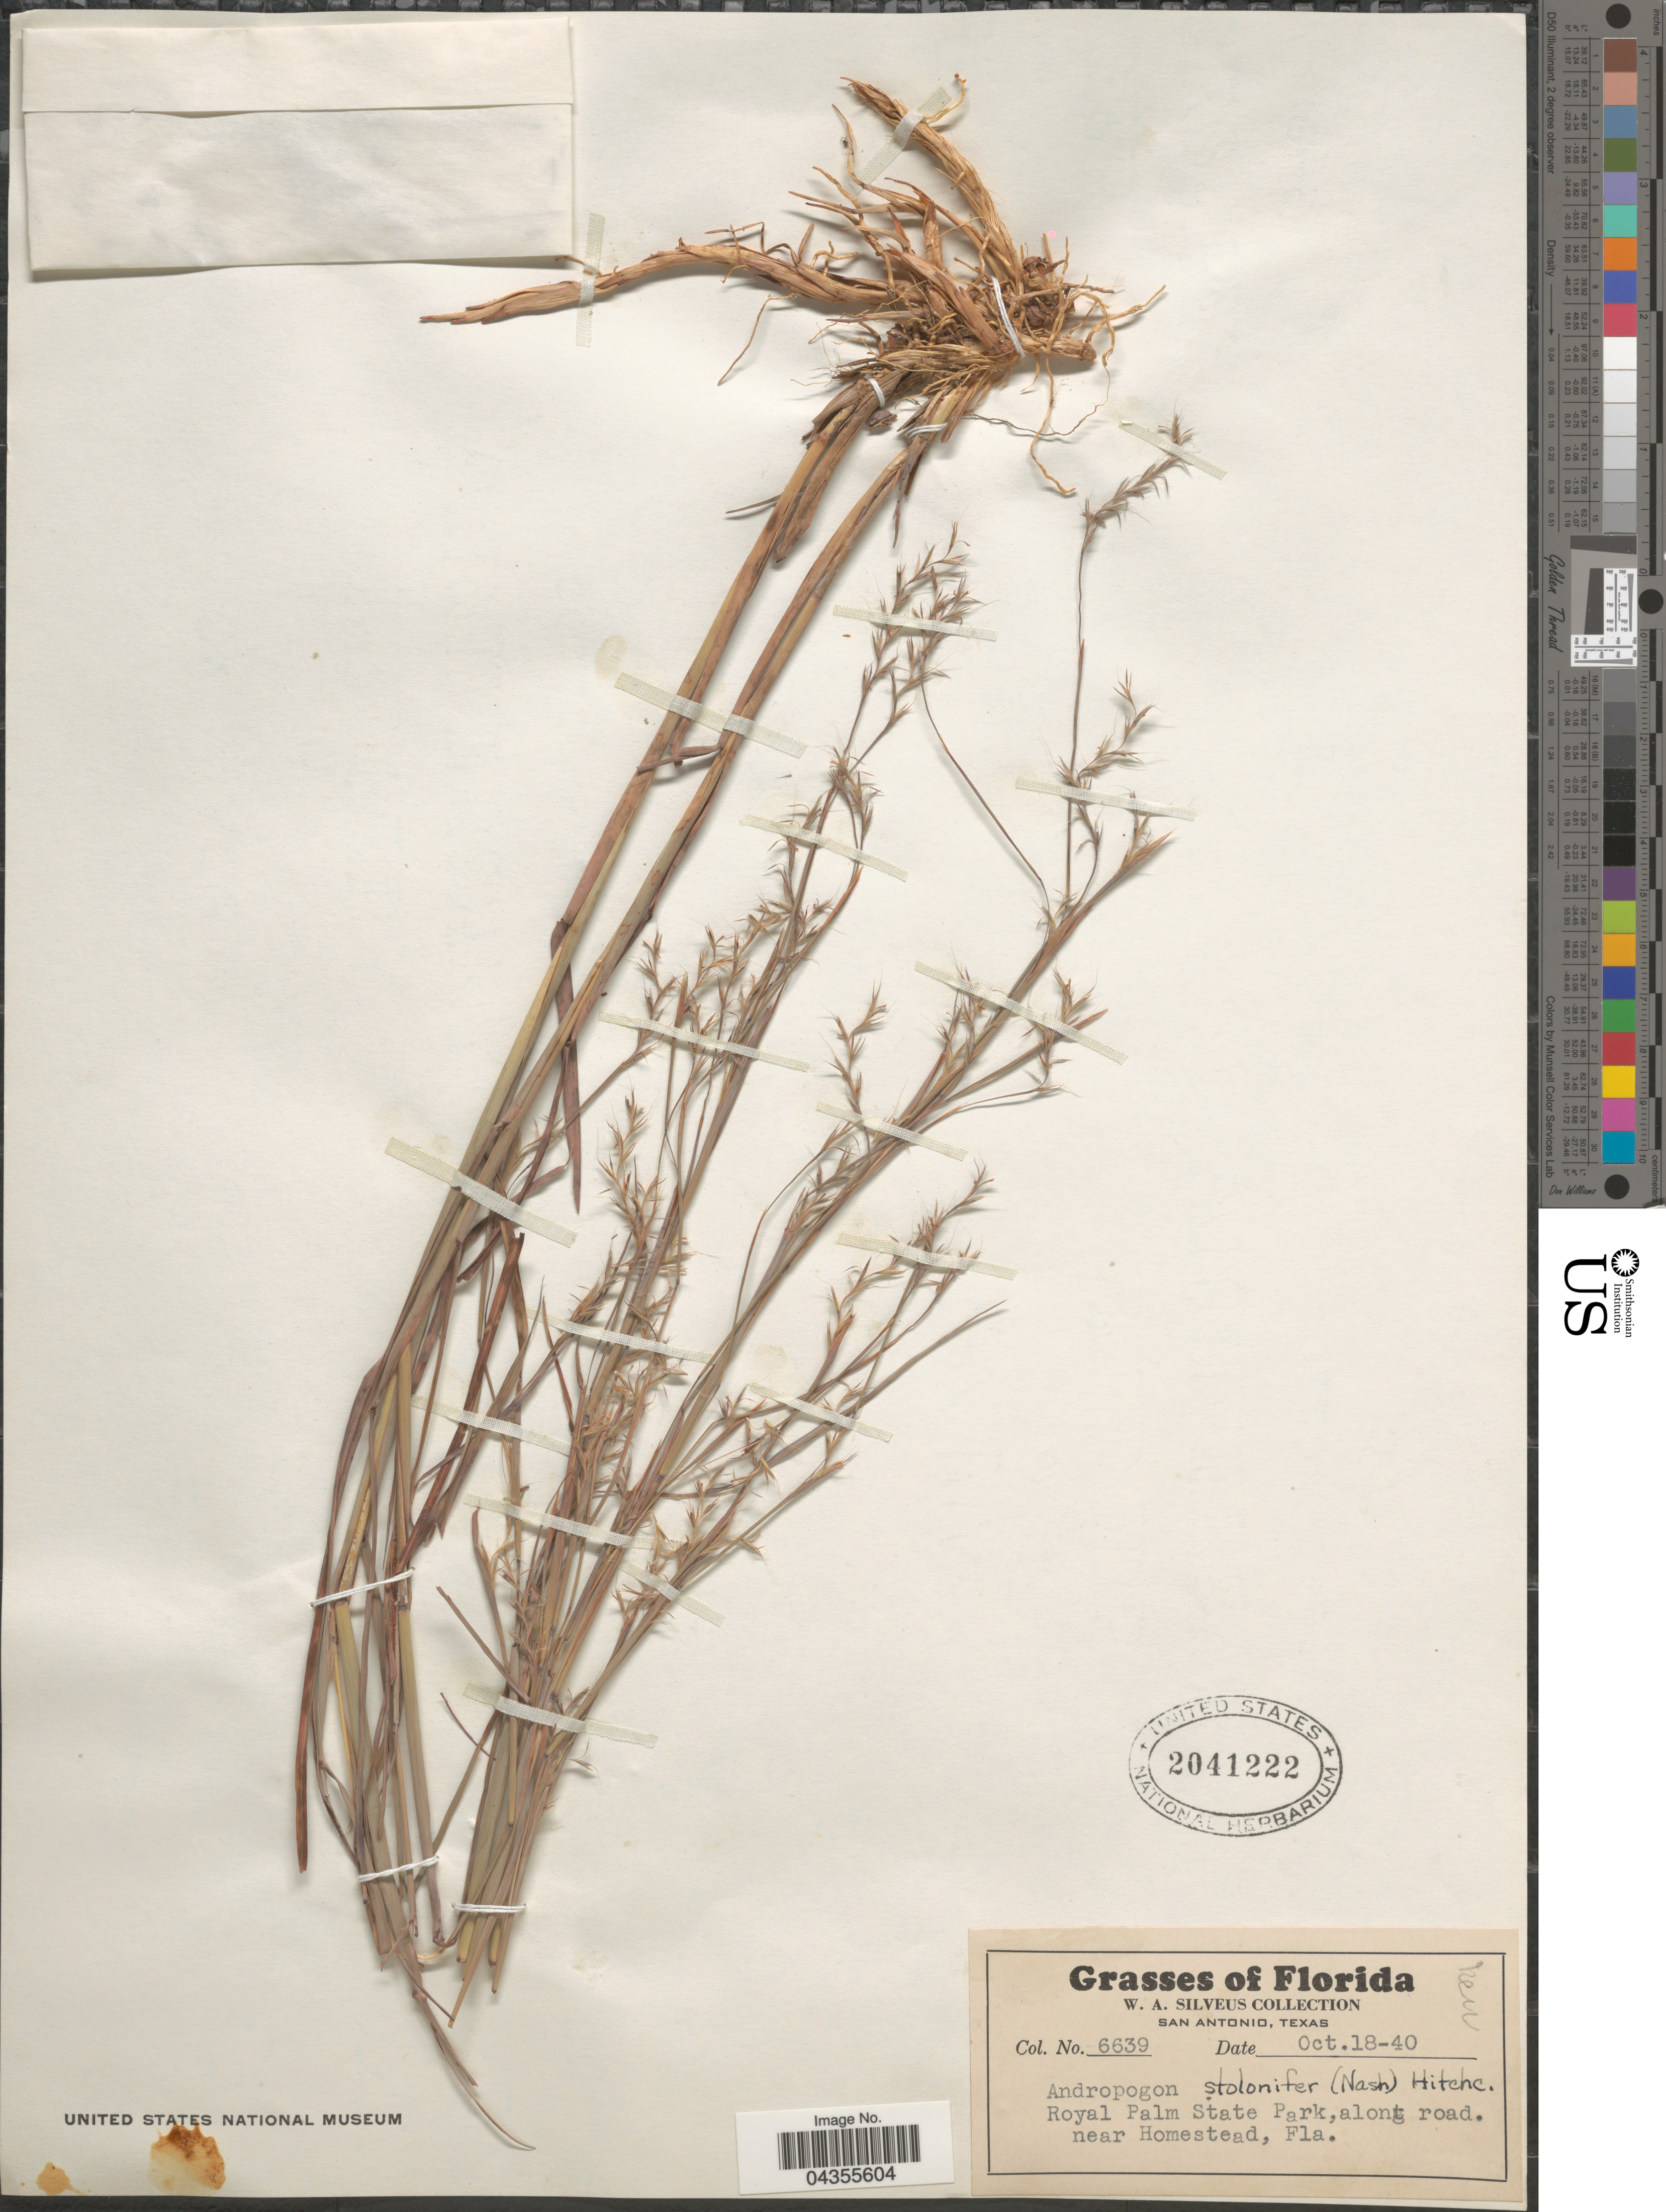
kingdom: Plantae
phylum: Tracheophyta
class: Liliopsida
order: Poales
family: Poaceae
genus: Schizachyrium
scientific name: Schizachyrium scoparium var. stoloniferum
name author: (Nash) Wipff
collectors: W. Silveus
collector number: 6639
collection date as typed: Transcribed d/m/y: 18/10/40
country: United States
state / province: Florida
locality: Royal Palm State Park, along road. near Homestead.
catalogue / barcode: US 2041222